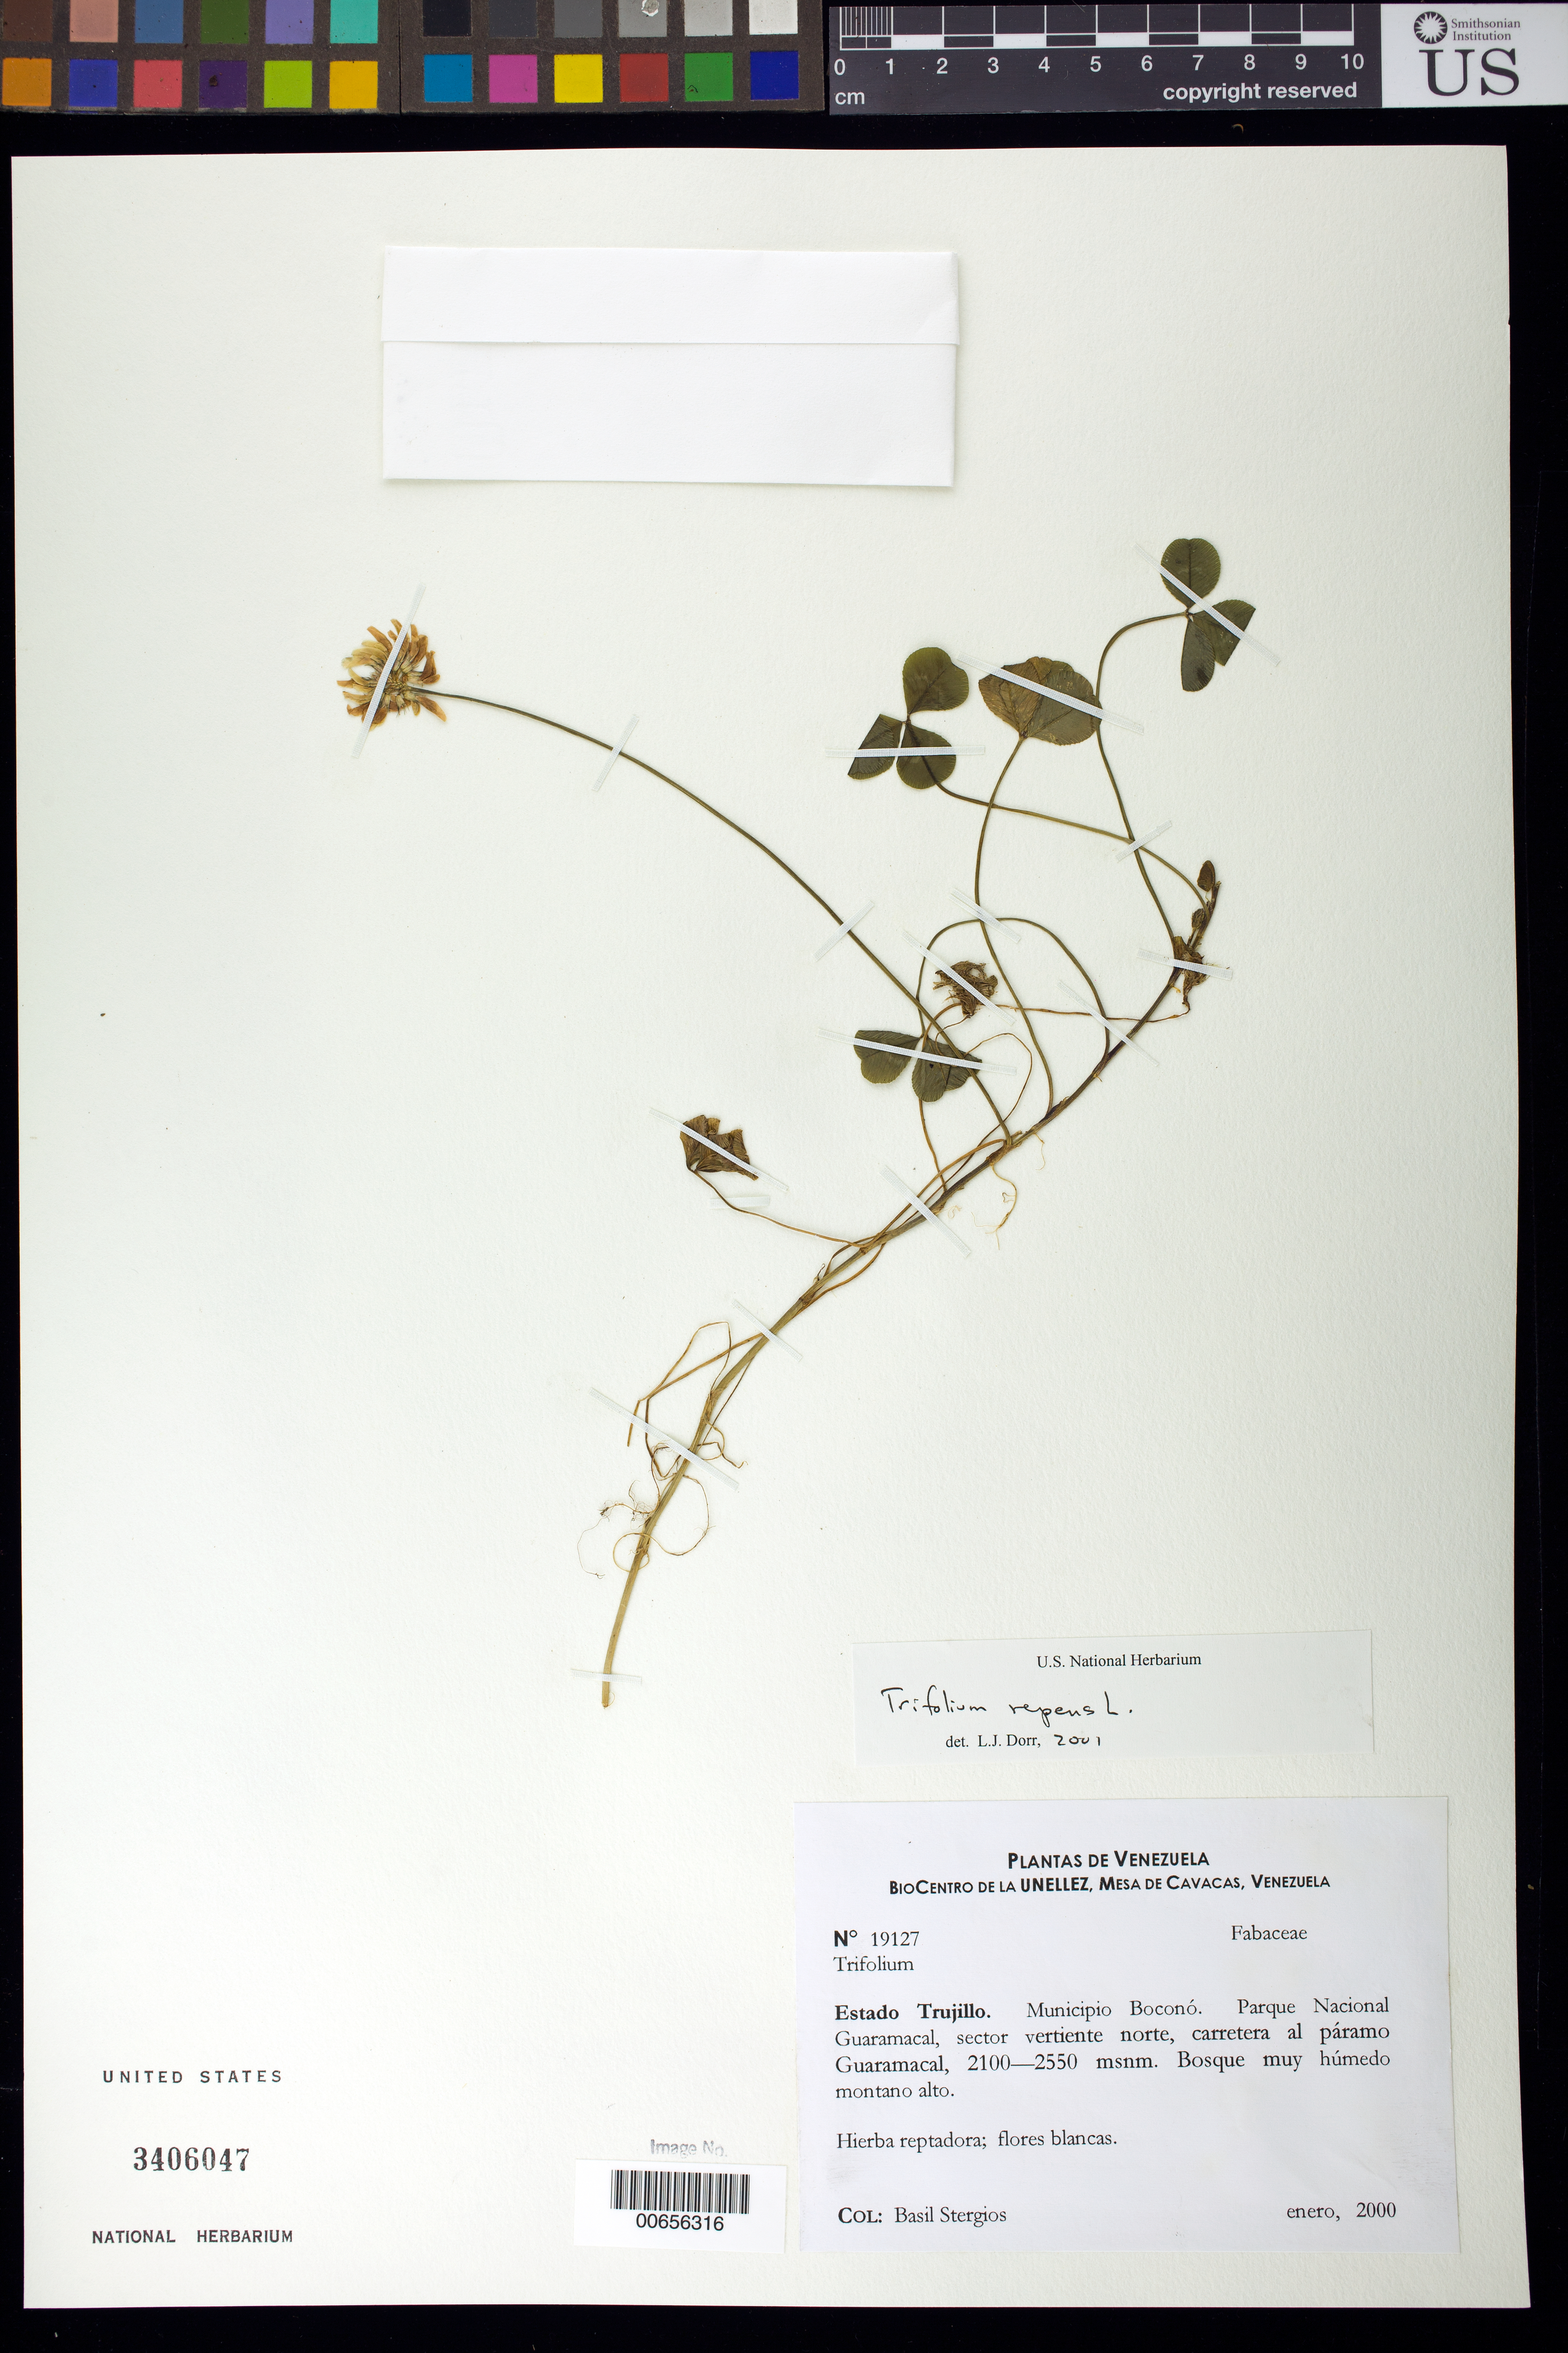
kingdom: Plantae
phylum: Tracheophyta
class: Magnoliopsida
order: Fabales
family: Fabaceae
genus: Trifolium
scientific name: Trifolium repens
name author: L.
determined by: Dorr, L. J., (BOT), Smithsonian Institution - National Museum of Natural History (UNITED STATES)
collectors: B. G. Stergios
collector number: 19127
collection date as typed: Jan 2000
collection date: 2000-01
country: Venezuela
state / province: Trujillo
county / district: Boconó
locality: Parque Nacional Guaramacal, vertiente N, carretera al páramo Guaramacal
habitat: Bosque muy húmedo montano alto.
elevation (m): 2100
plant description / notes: PORT, US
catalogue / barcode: US 3406047